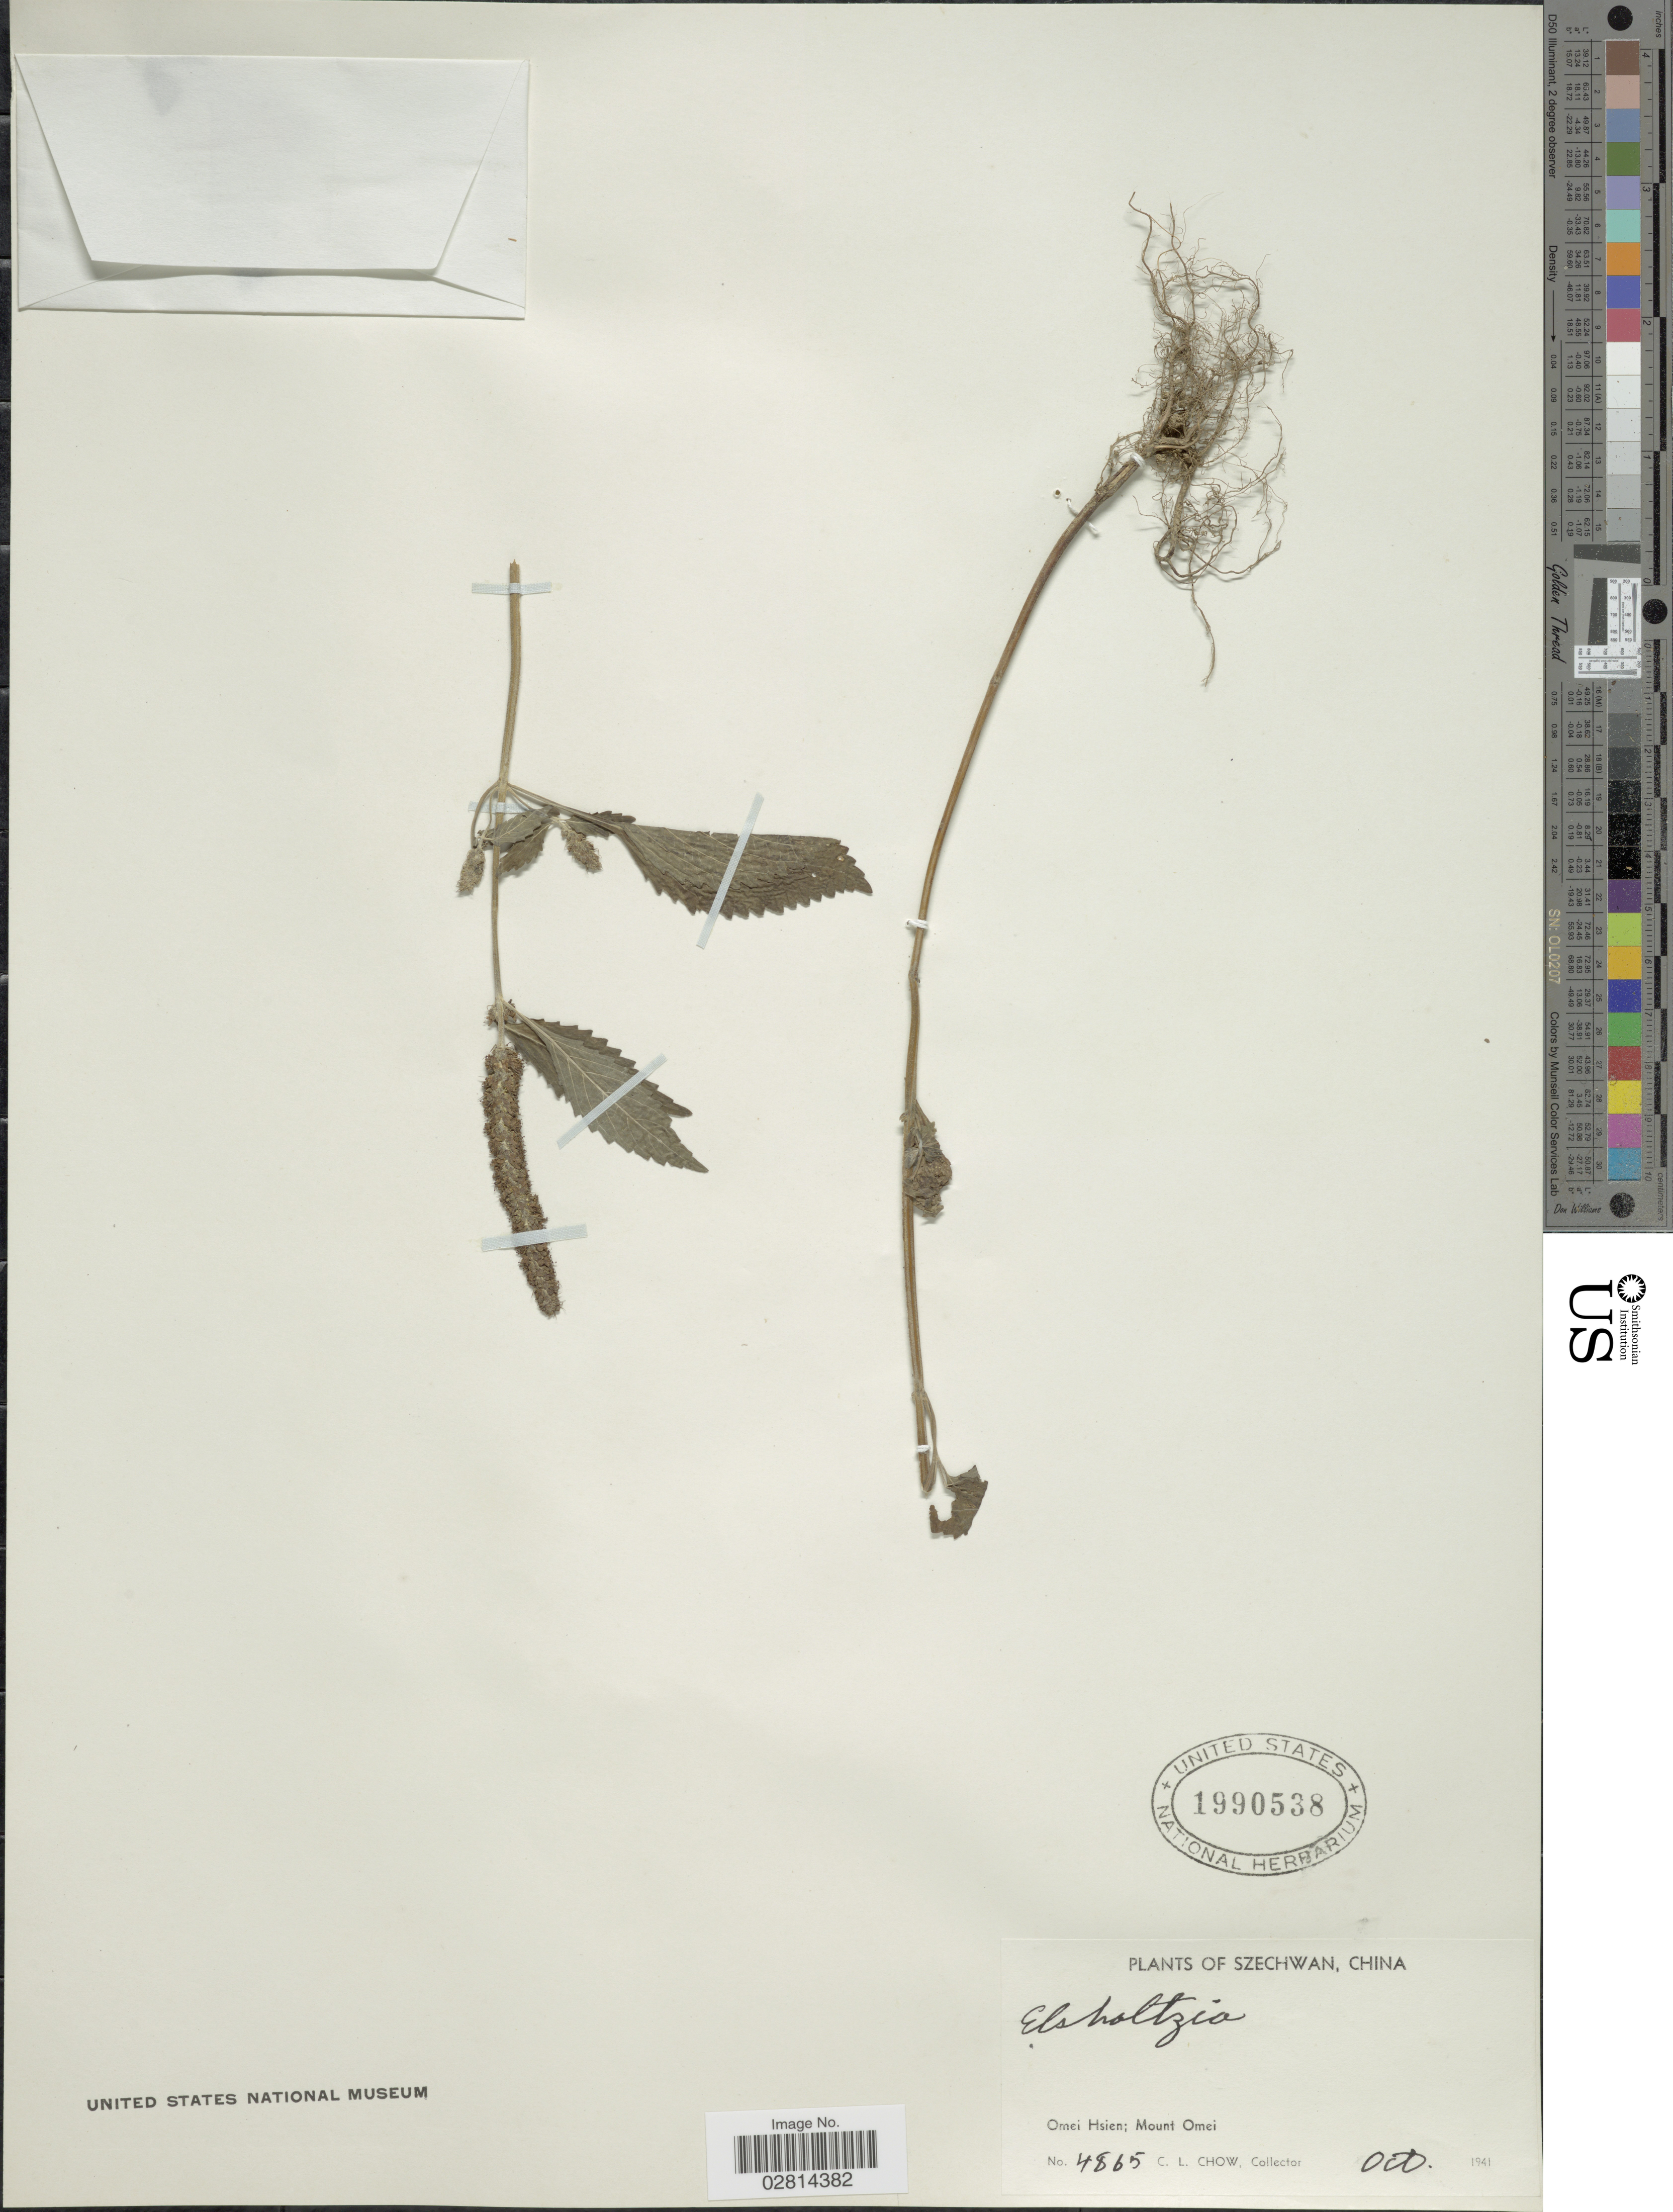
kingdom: Plantae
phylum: Tracheophyta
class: Magnoliopsida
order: Lamiales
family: Lamiaceae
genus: Pogostemon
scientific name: Pogostemon sp.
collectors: C. Chow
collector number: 4865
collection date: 1941-10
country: China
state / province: Sichuan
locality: Szechwan. Omei Hsien; Mount Omei.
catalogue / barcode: US 1990538